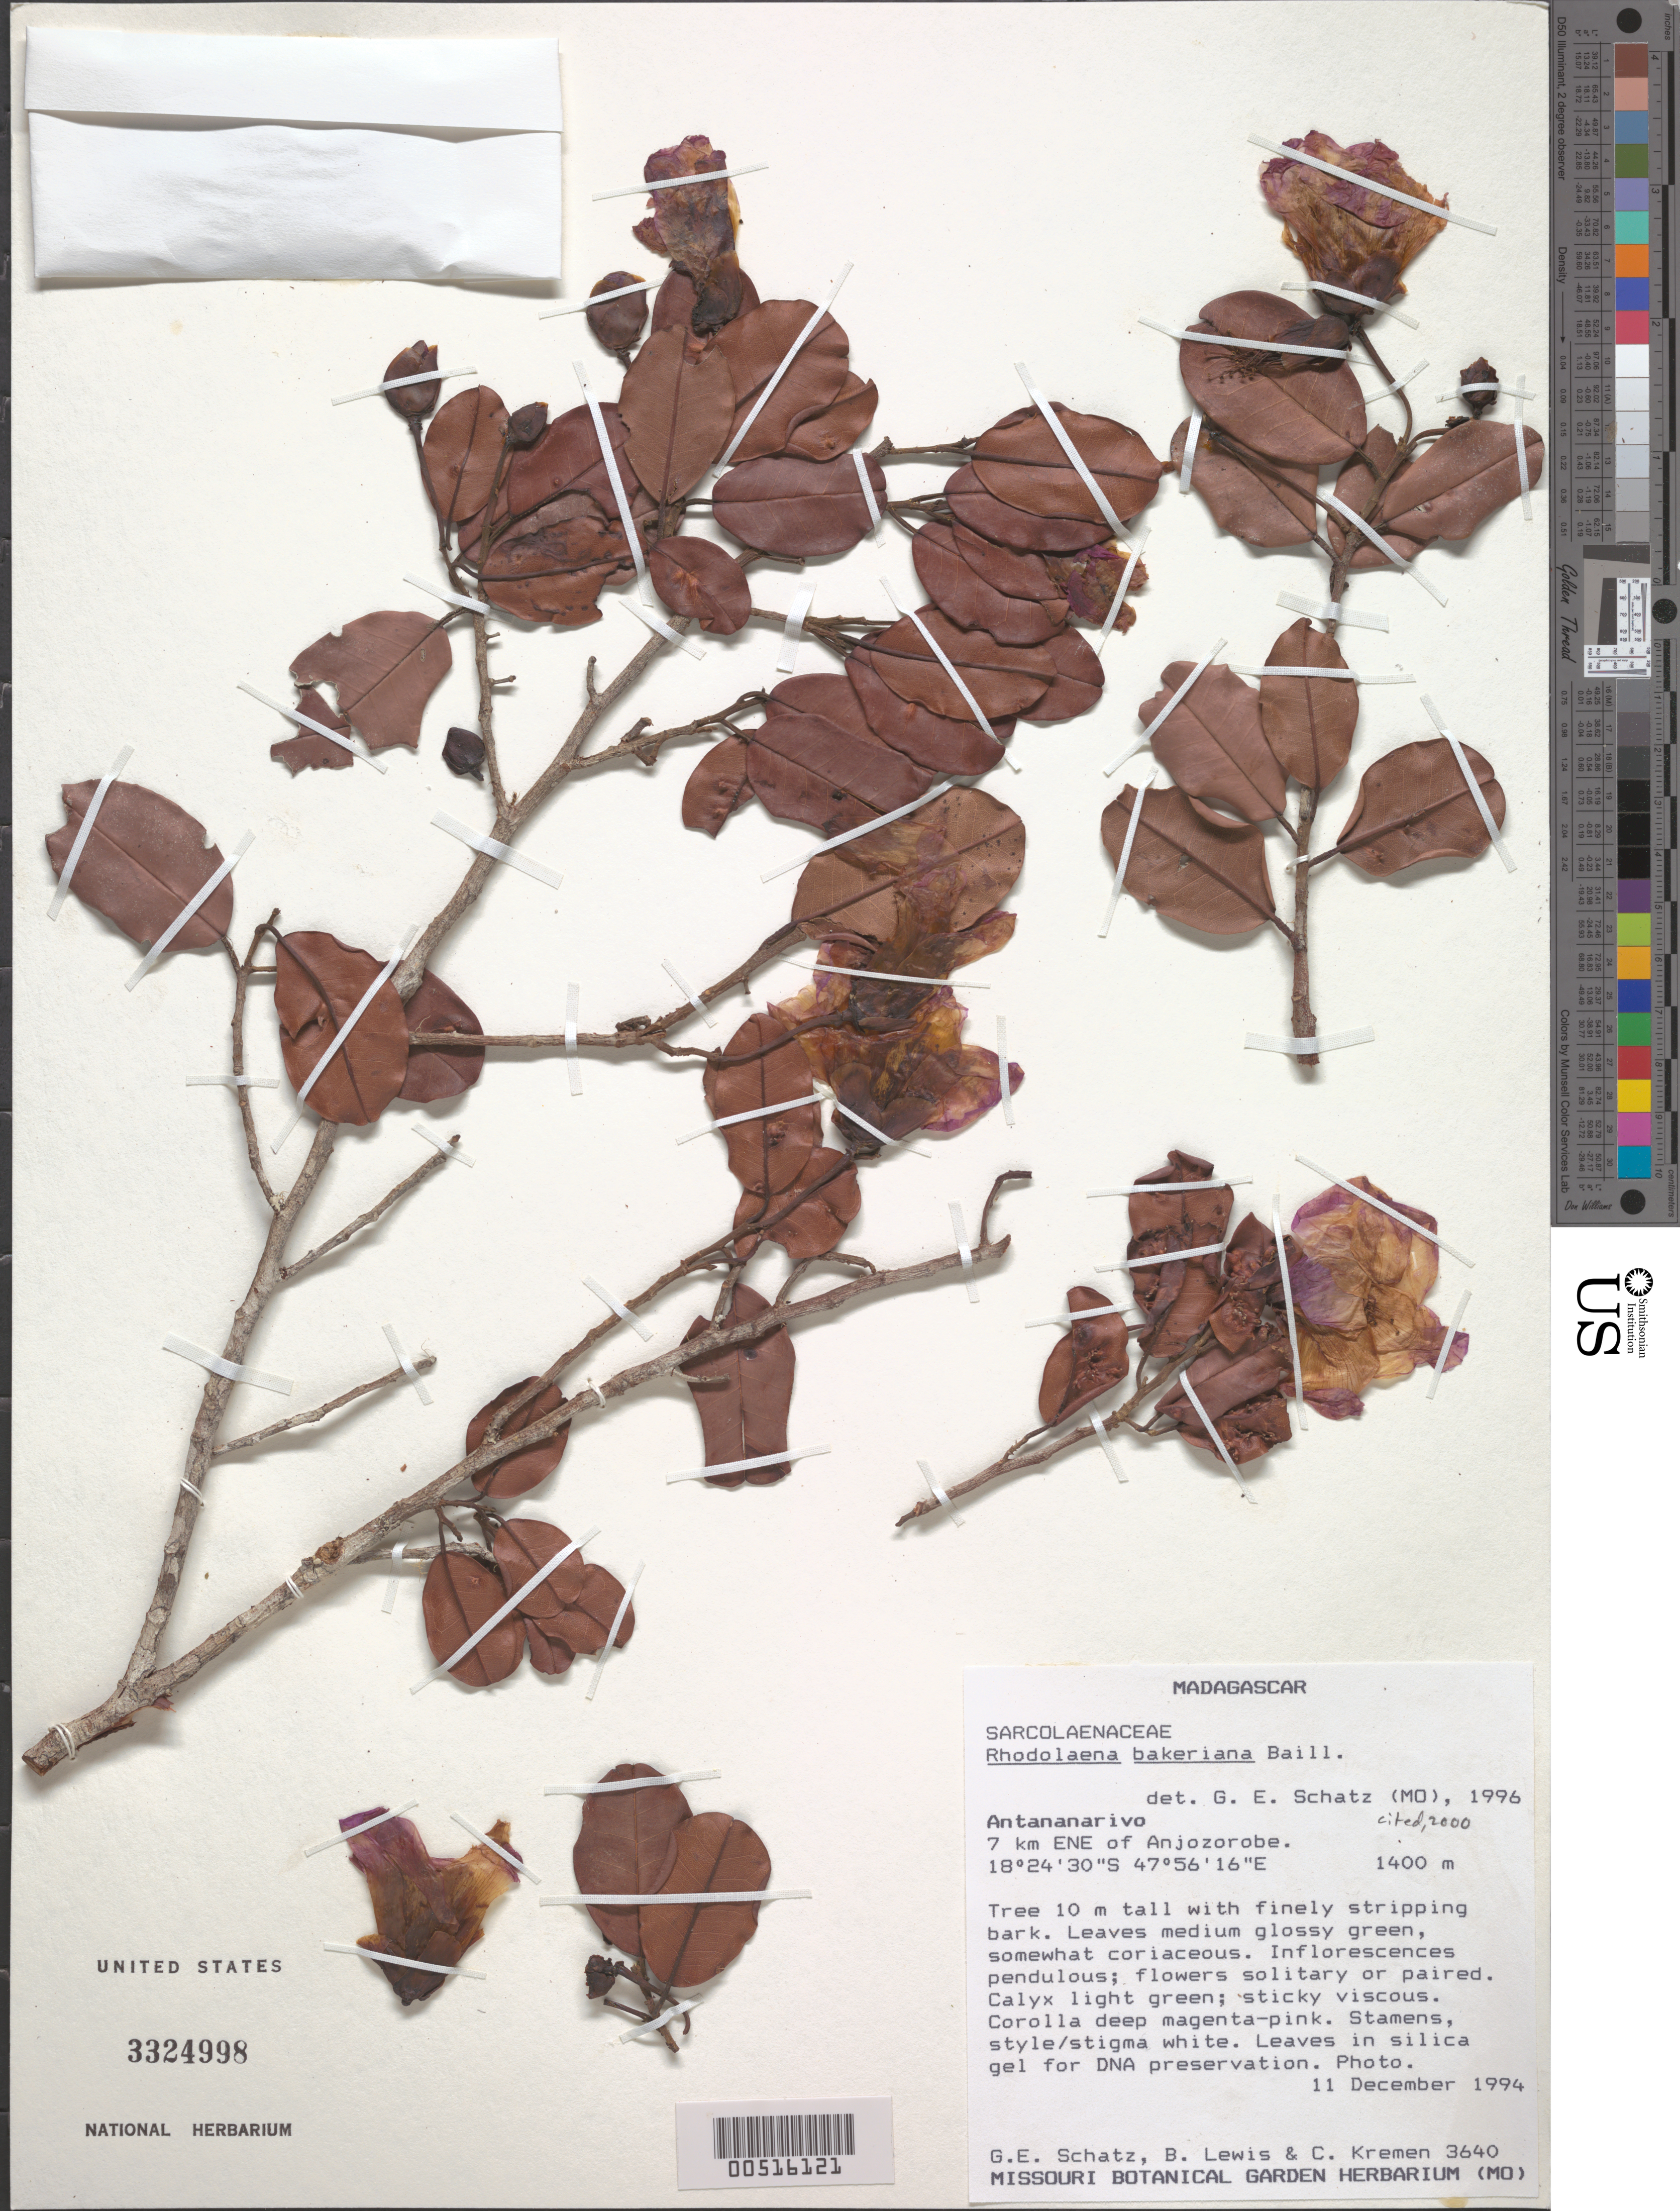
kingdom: Plantae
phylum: Tracheophyta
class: Magnoliopsida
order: Malvales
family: Sarcolaenaceae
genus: Rhodolaena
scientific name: Rhodolaena bakeriana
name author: Baill.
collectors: G. Schatz, B. A. Lewis & C. Kremen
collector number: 3640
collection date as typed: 11 Dec 1994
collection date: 1994-12-11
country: Madagascar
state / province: Analamanga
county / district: Anjozorobe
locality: Ene of anjozorobe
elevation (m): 1600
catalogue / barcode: US 3324998